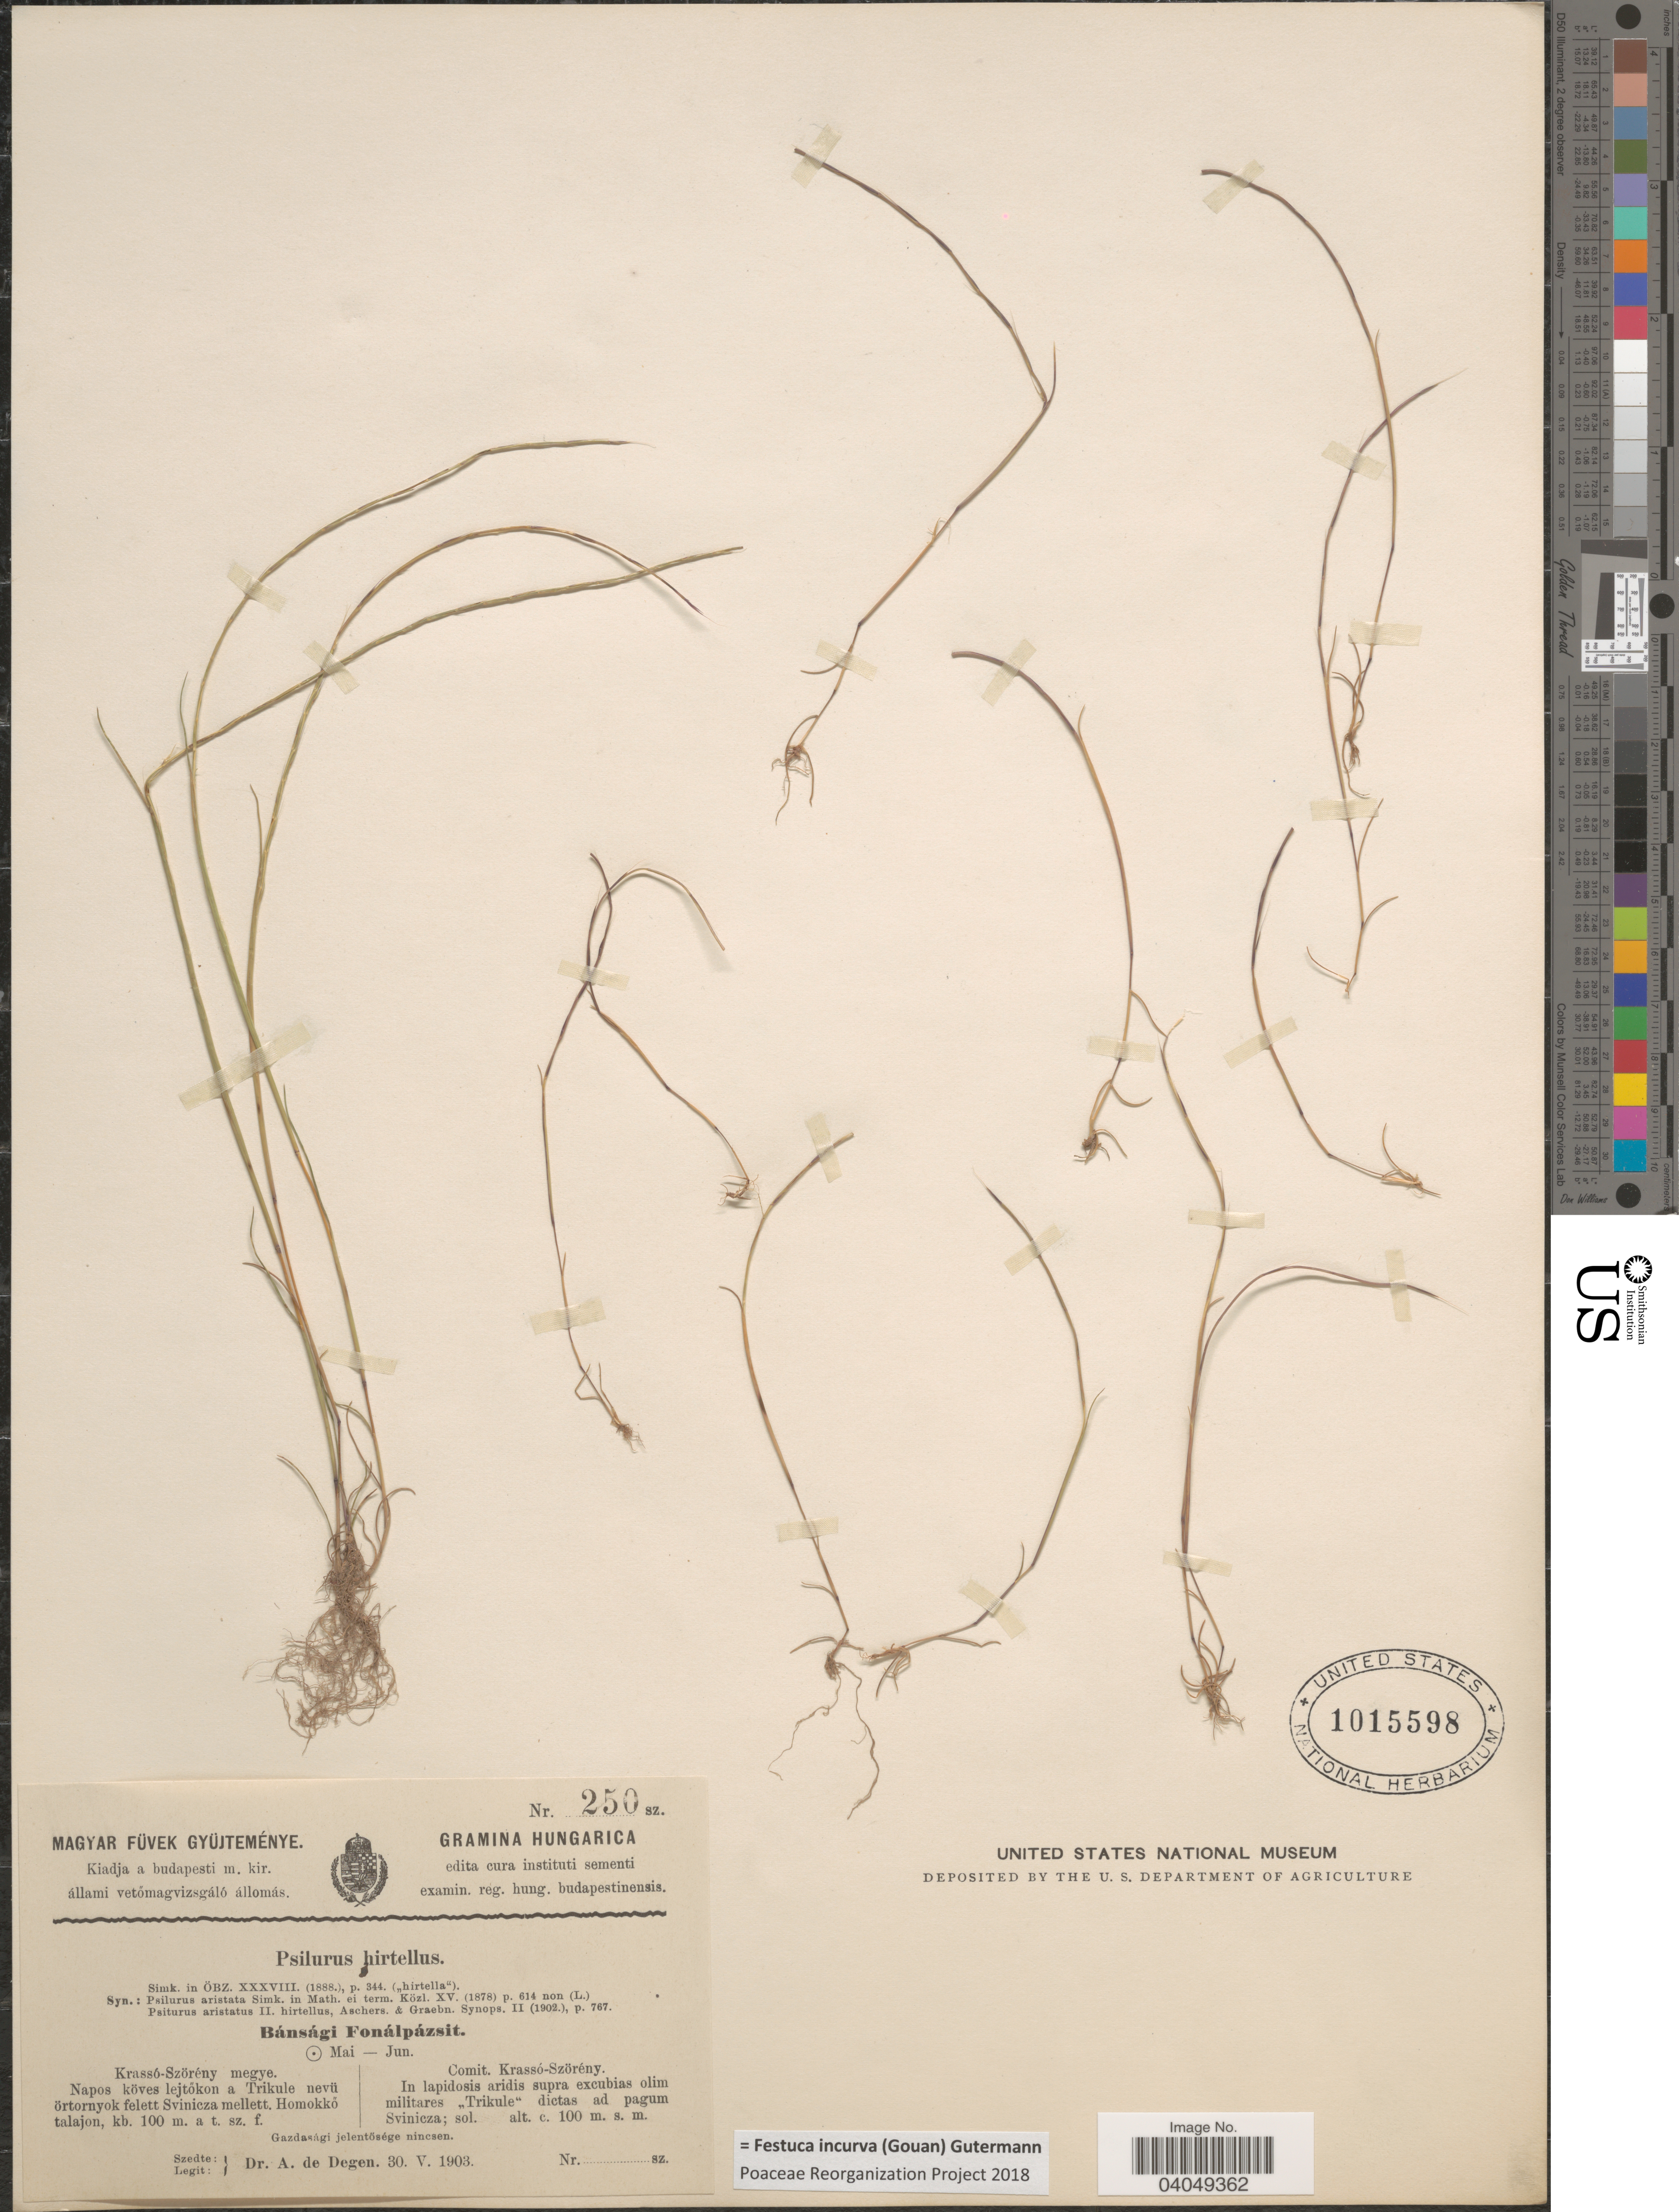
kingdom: Plantae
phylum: Tracheophyta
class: Liliopsida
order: Poales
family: Poaceae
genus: Festuca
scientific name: Festuca incurva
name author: (Gouan) Gutermann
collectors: A. Degen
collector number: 250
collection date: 1903-05-30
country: Hungary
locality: Comit. Krassó-Szörény. In lapidosis aridis supra excubias olim militares "Trikule" dictas ad pagum Svinicza.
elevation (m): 100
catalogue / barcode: US 1015598